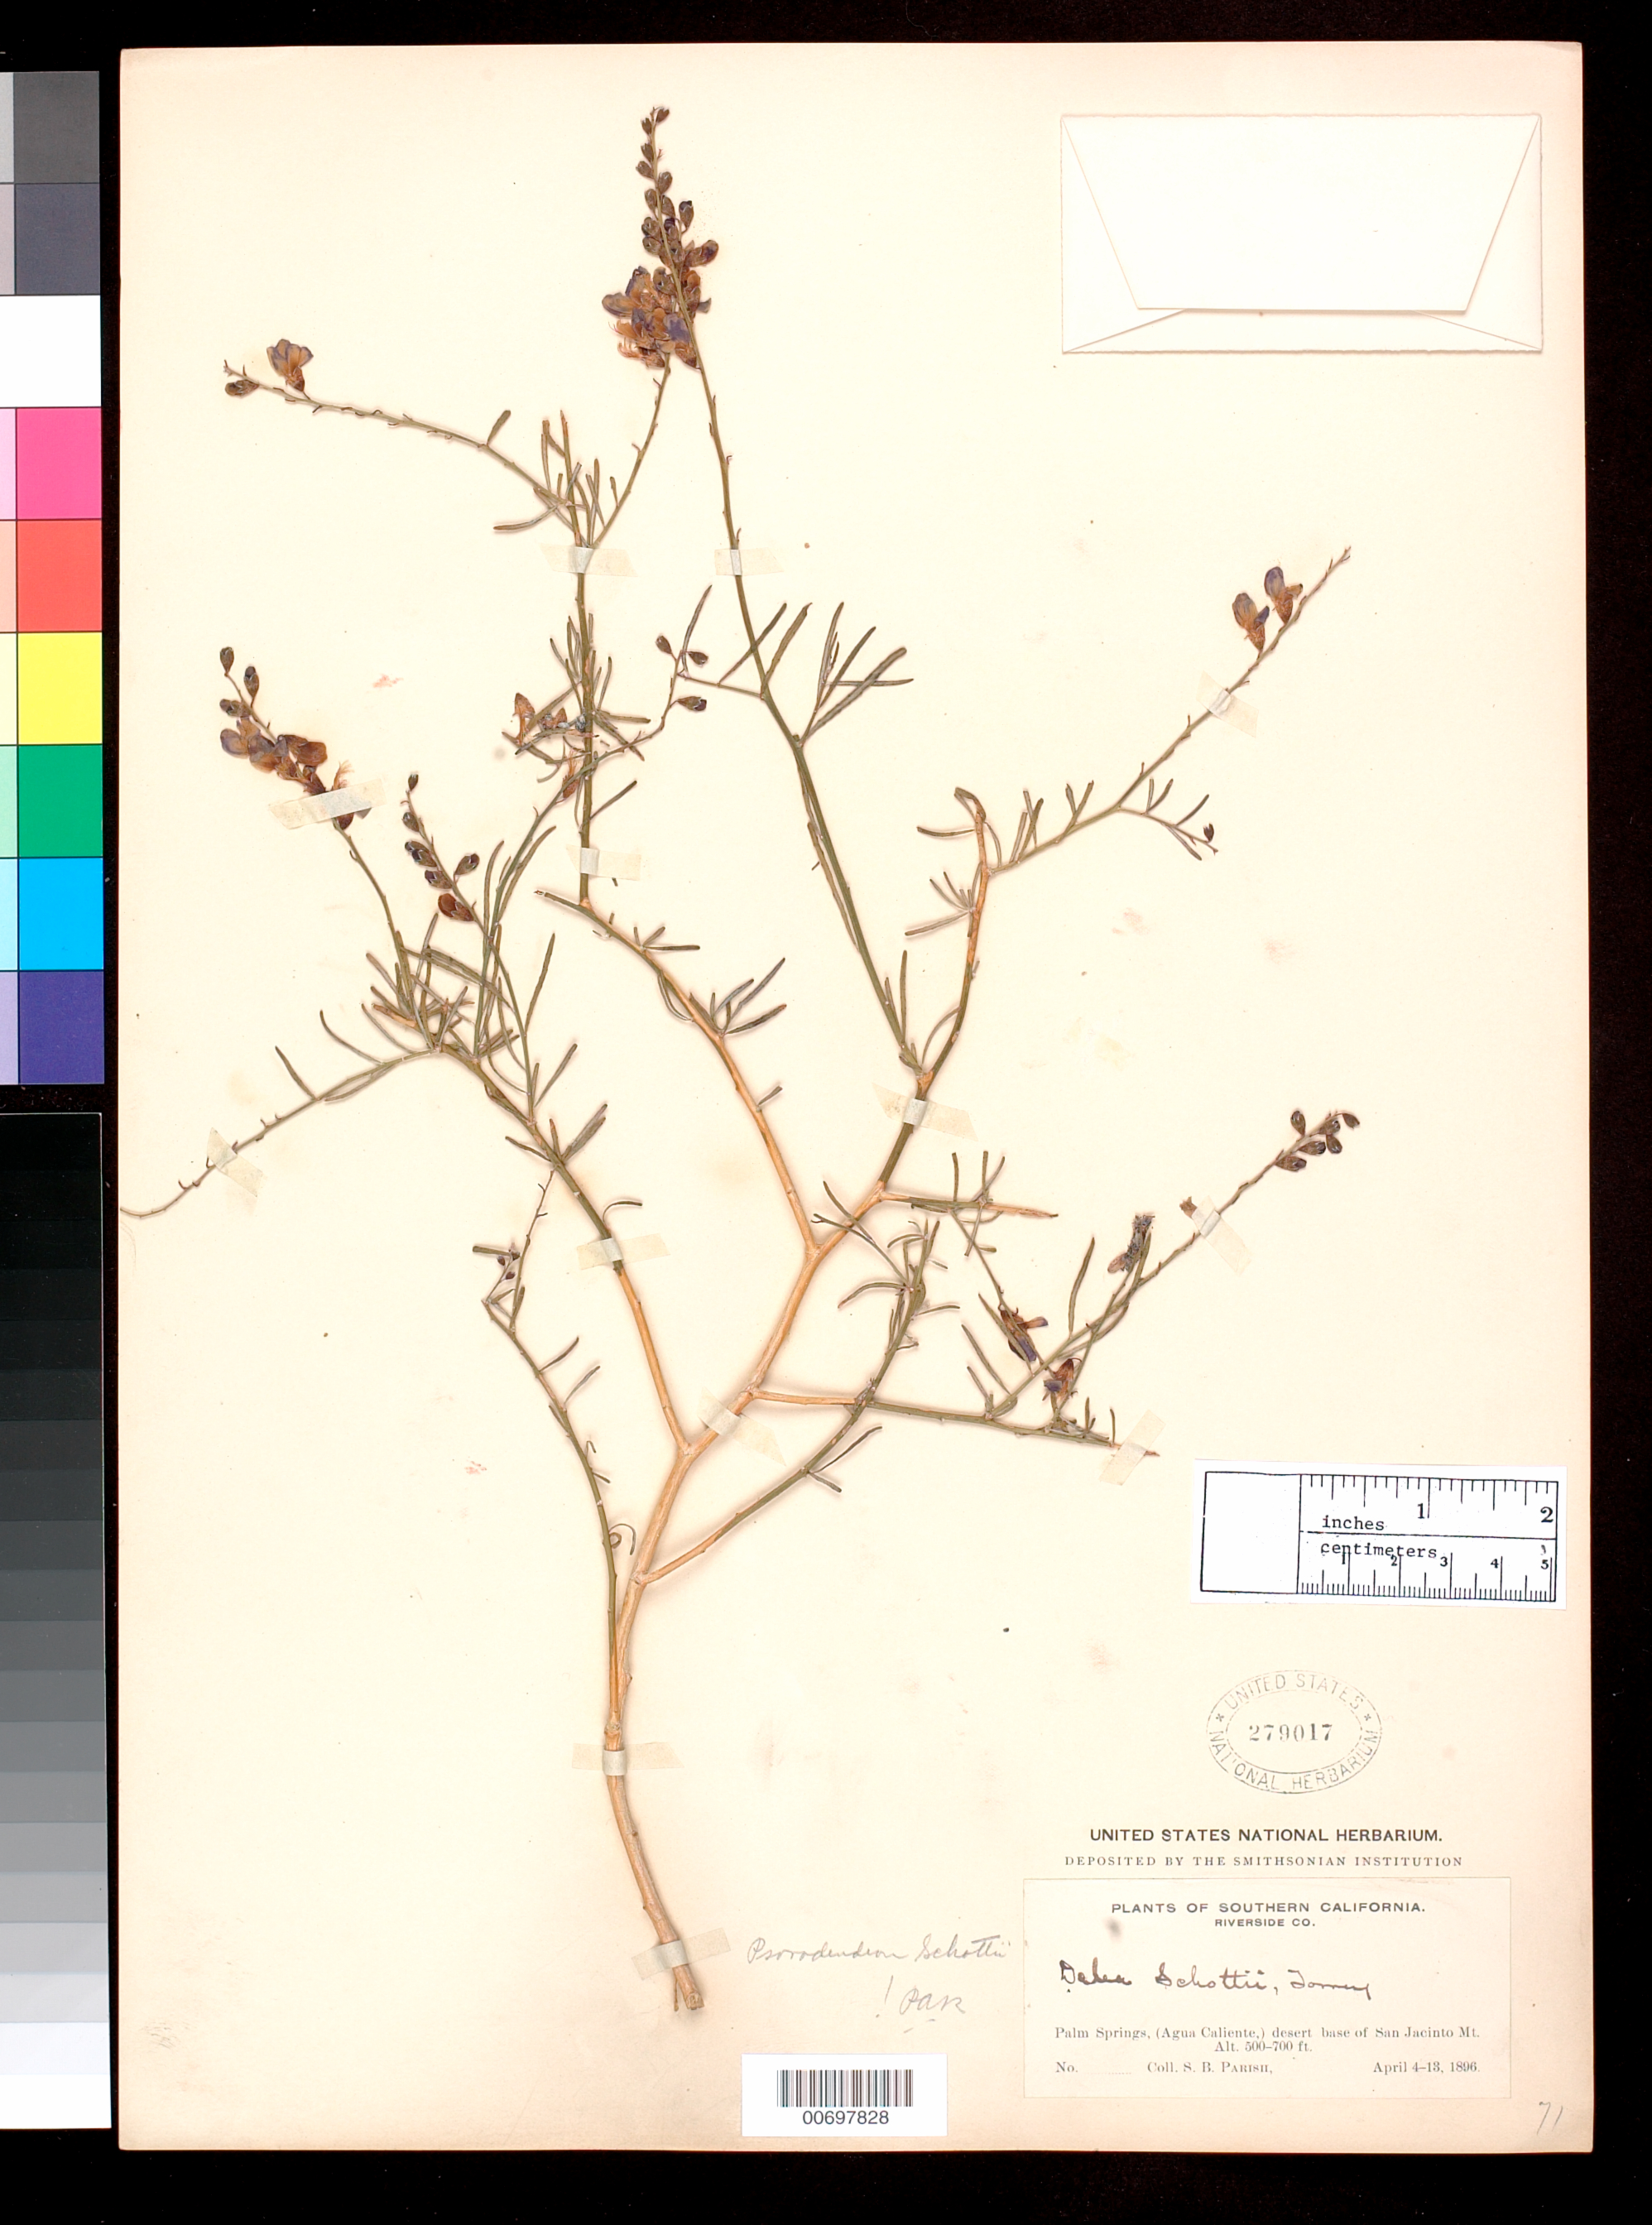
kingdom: Plantae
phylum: Tracheophyta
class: Magnoliopsida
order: Fabales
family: Fabaceae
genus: Psorothamnus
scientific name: Psorothamnus schottii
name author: (Torr.) Barneby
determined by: Strong, M. T., (US), Smithsonian Institution - National Museum of Natural History (UNITED STATES)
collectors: S. B. Parish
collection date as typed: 04 Apr 1896 to 13 Apr 1896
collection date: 1896-04-04/1896-04-13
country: United States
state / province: California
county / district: Riverside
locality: Palm Springs, (Agua Caliente,) desert base of San Jacinto Mt.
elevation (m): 152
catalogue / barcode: US 279017